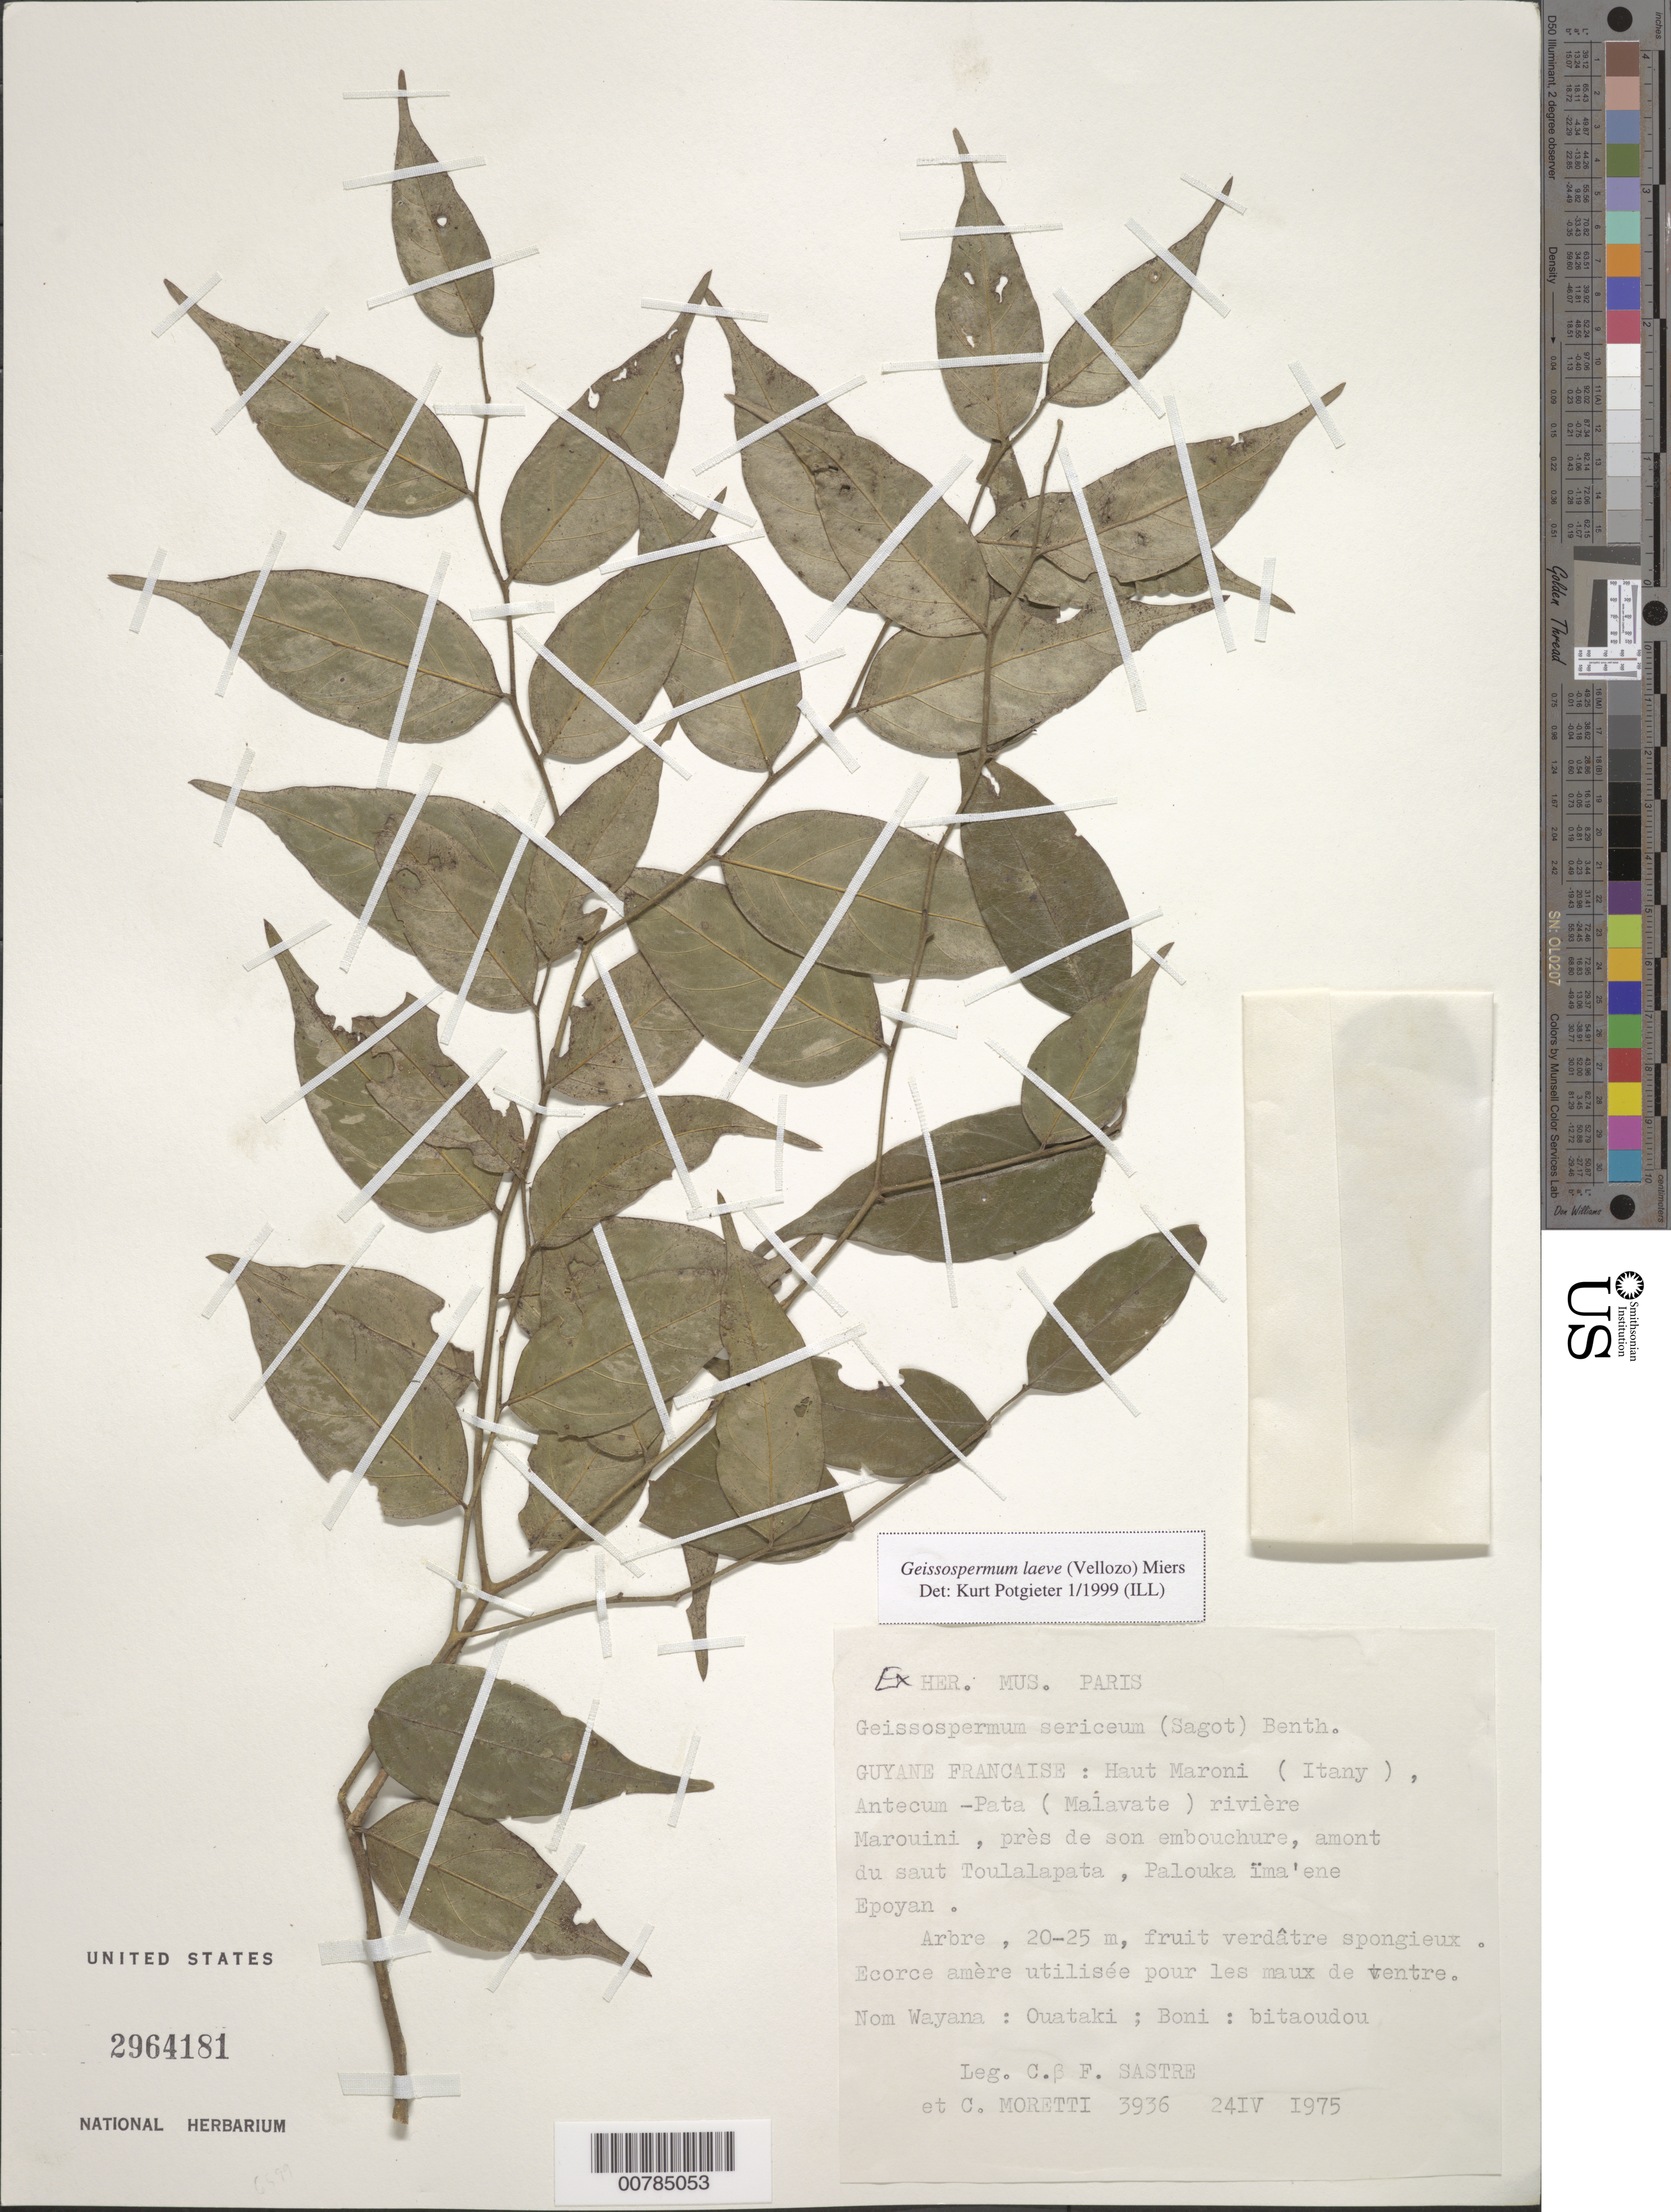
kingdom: Plantae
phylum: Tracheophyta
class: Magnoliopsida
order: Gentianales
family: Apocynaceae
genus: Geissospermum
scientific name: Geissospermum laeve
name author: (Thunb.) Miers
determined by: Potgieter, K.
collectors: C. H. L. Sastre, F. Sastre & C. Moretti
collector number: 3936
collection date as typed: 24-Apr-75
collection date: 1975-04-24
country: French Guiana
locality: Haut Maroni (Itany), Antecum-Pata (Malvate)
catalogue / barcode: US 2964181